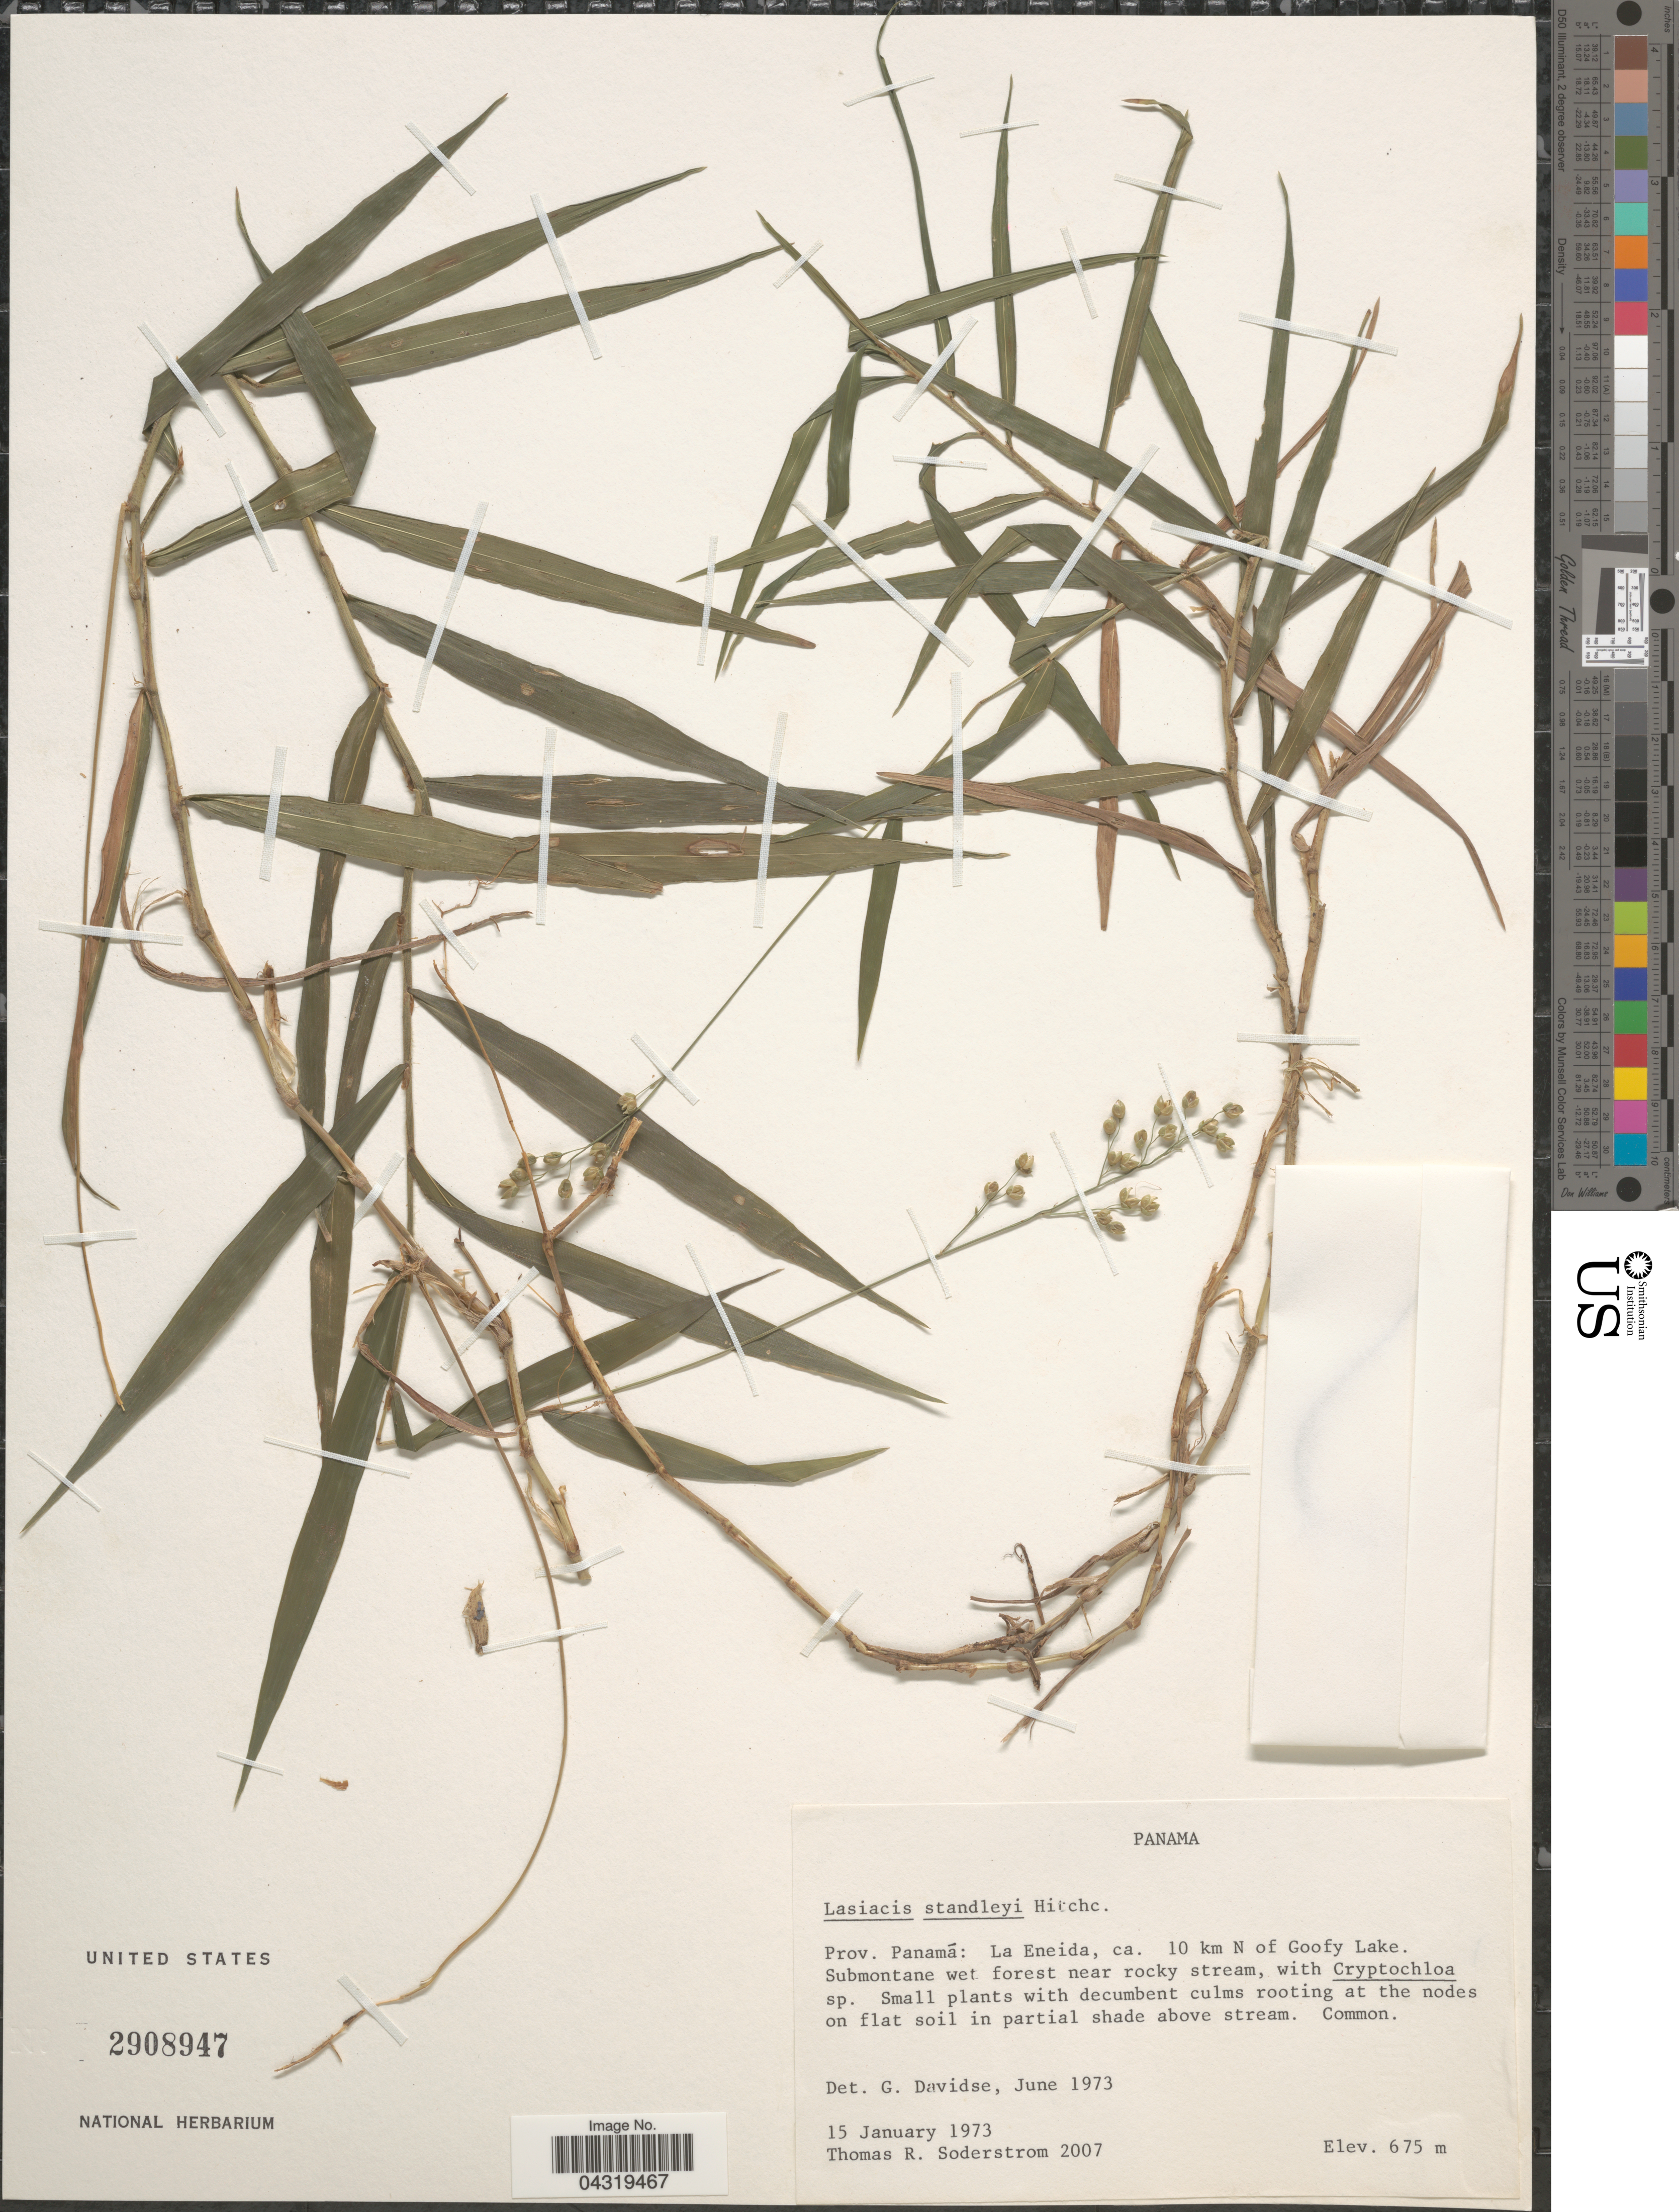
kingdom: Plantae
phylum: Tracheophyta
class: Liliopsida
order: Poales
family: Poaceae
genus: Lasiacis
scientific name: Lasiacis standleyi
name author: Hitchc.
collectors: T. R. Soderstrom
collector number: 2007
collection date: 1973-01-15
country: Panama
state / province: Panamá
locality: La Eneida, ca. 10 km N of Goofy Lake. Submontane wet forest near rocky stream.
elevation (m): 675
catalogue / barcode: US 2908947